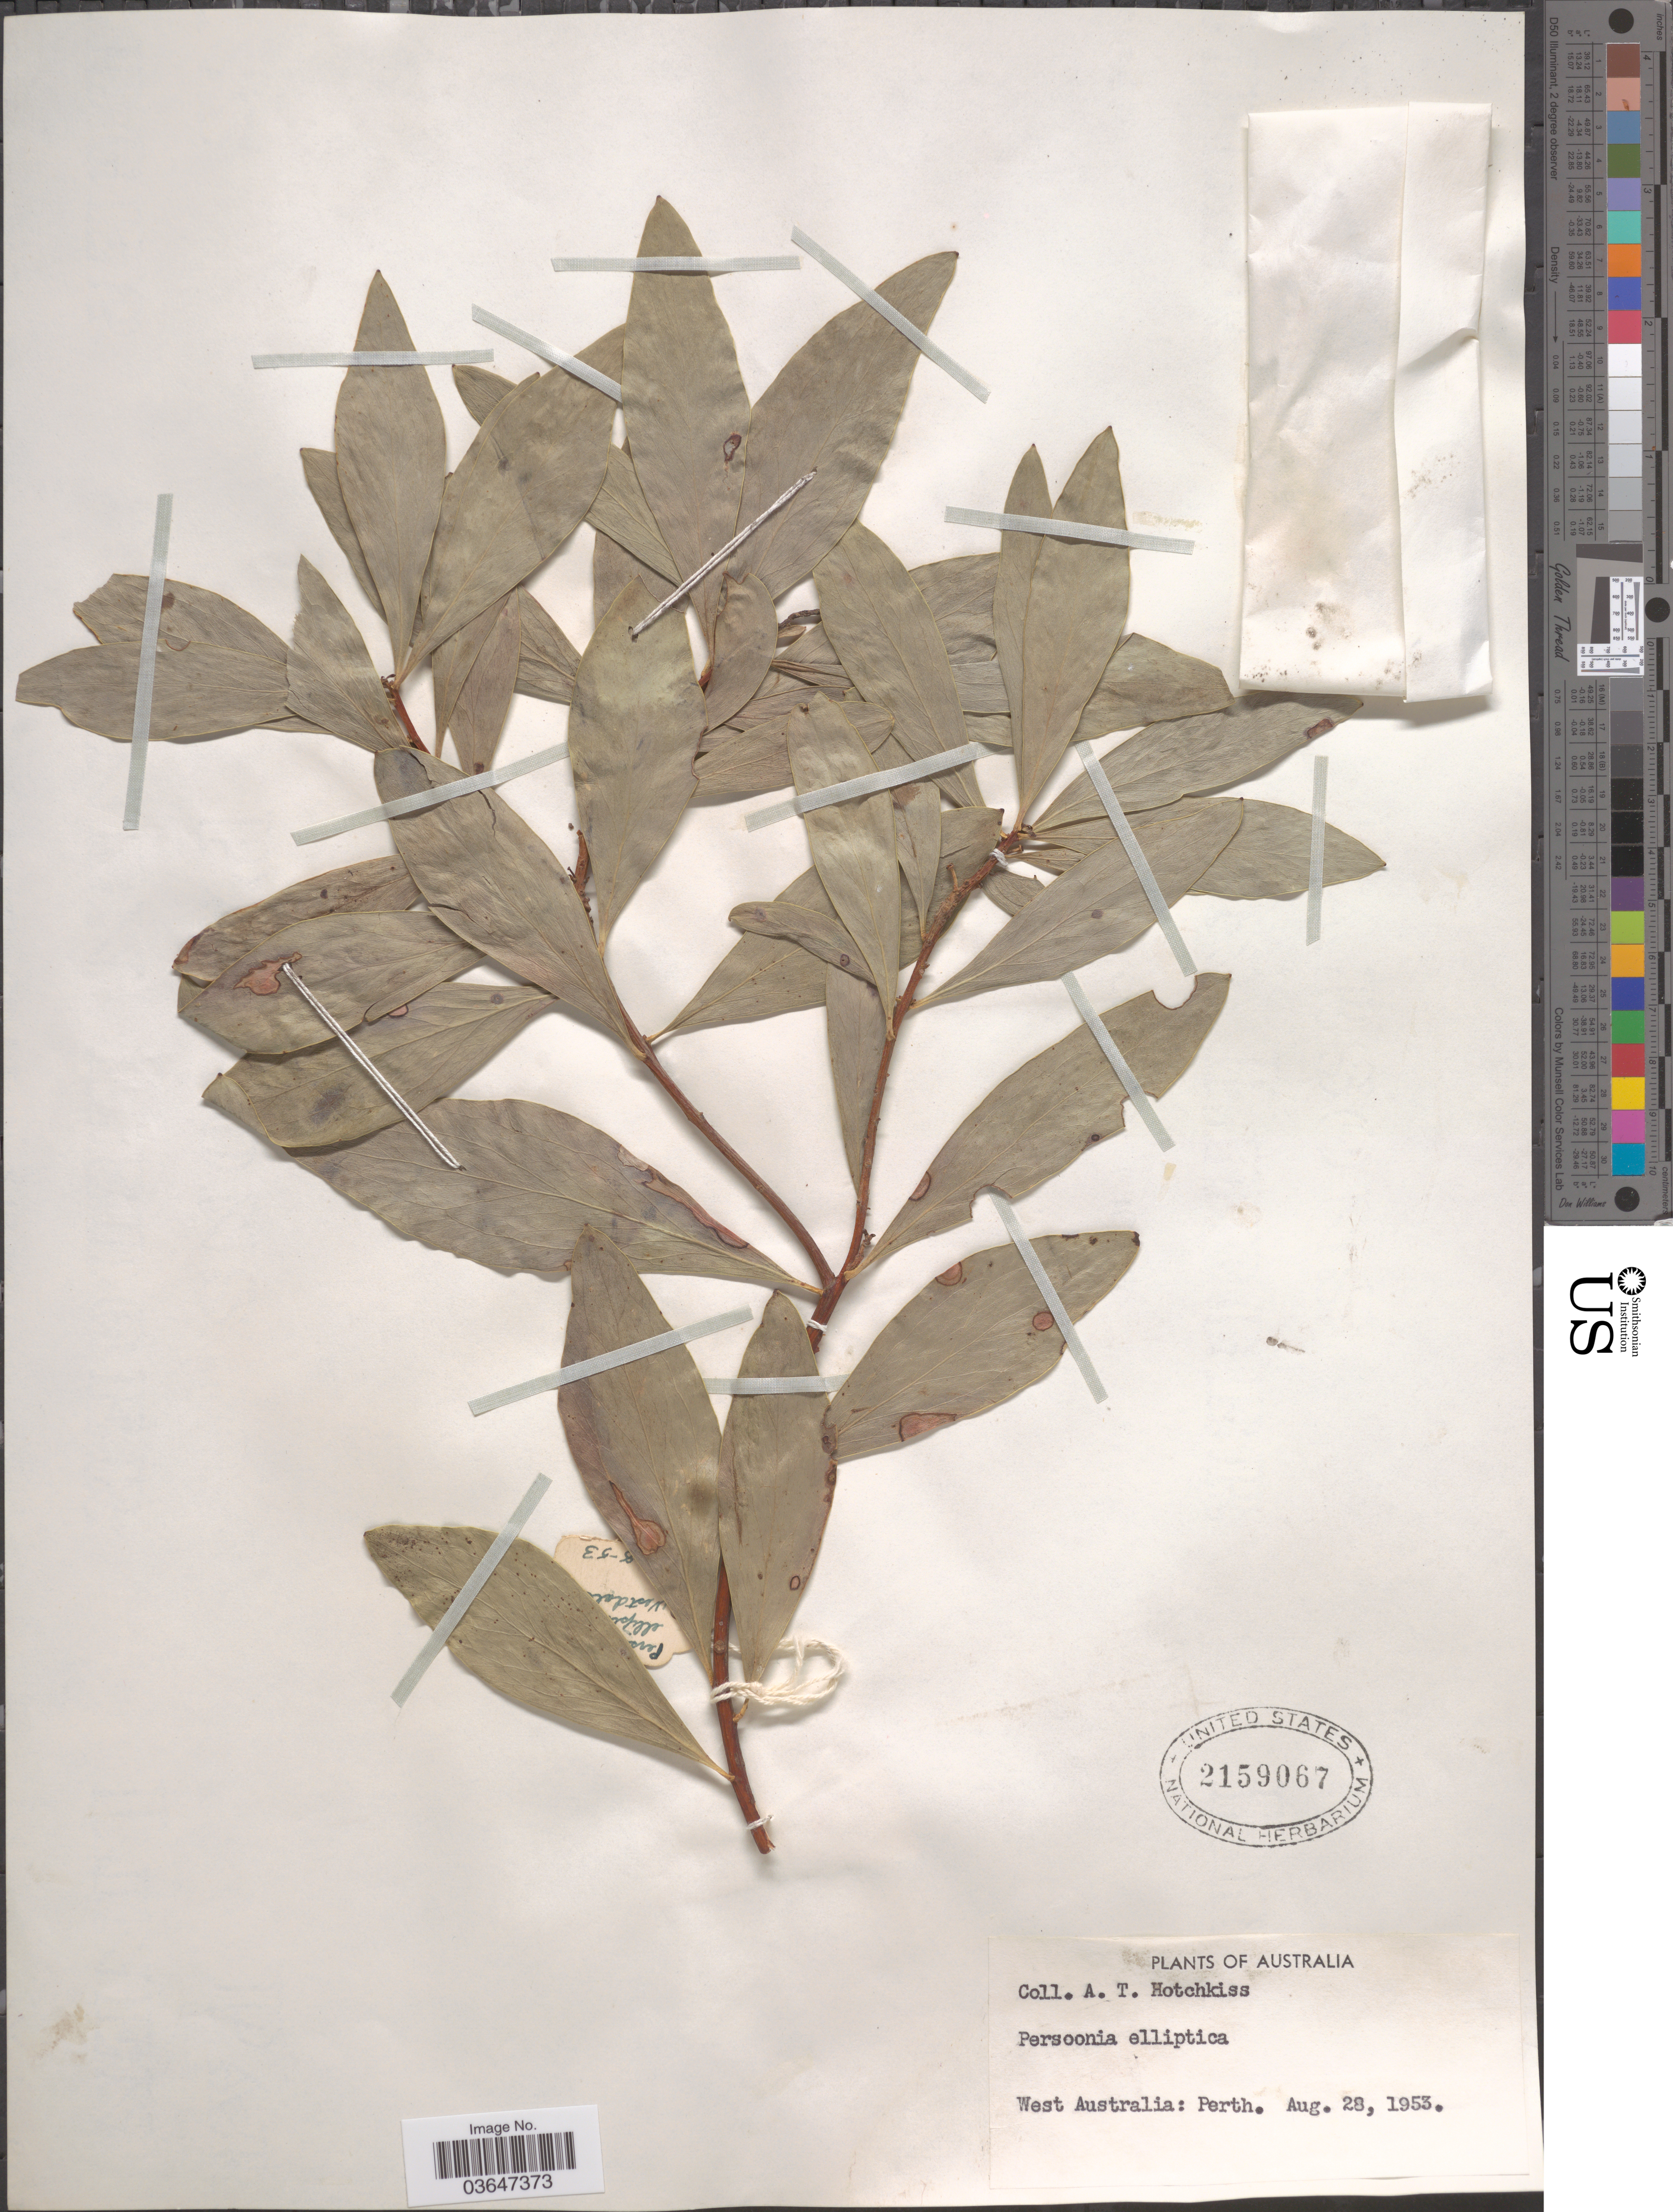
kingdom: Plantae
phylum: Tracheophyta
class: Magnoliopsida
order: Proteales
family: Proteaceae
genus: Persoonia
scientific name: Persoonia elliptica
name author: R. Br.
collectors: A. Hotchkiss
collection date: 1953-08-28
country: Australia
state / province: Western Australia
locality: West Australia: Perth.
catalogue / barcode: US 2159067